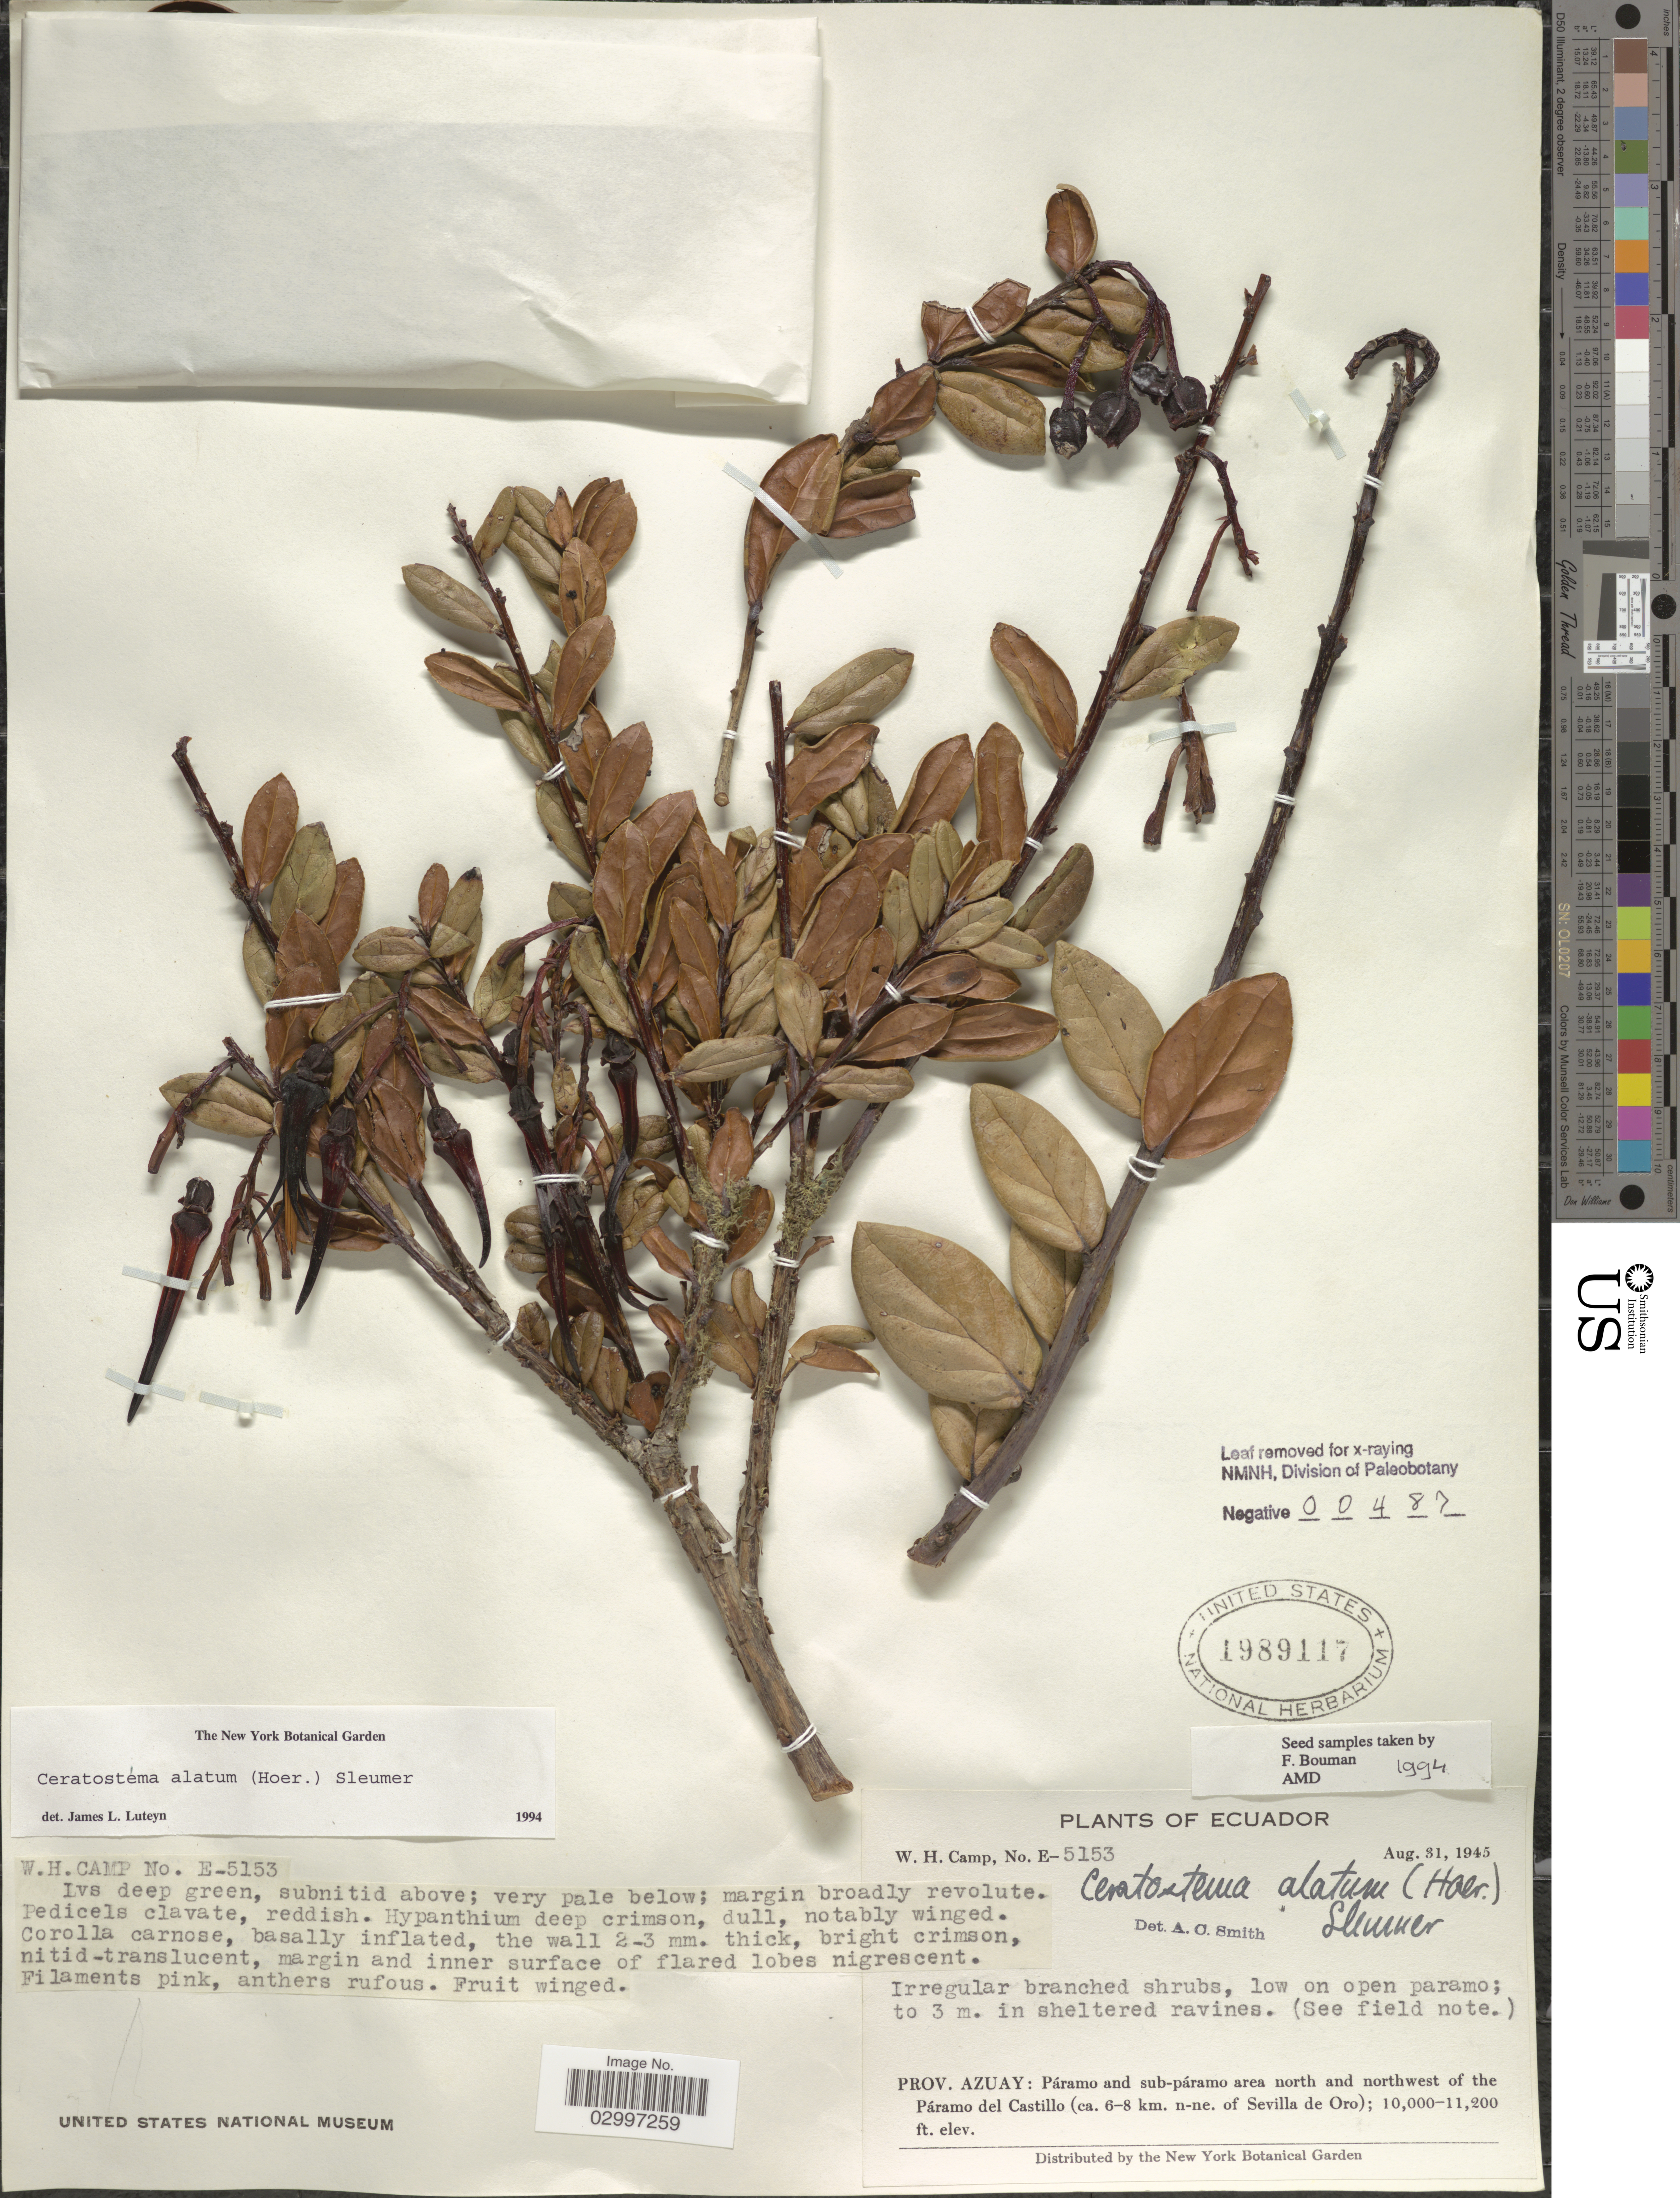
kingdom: Plantae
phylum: Tracheophyta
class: Magnoliopsida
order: Ericales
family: Ericaceae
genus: Ceratostema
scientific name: Ceratostema alatum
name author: (Hoerold) Sleumer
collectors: W. H. Camp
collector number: E-5153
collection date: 1945-08-31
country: Ecuador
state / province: Azuay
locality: Páramo and sub-páramo area north and northwest of the Páramo del Castillo (ca. 6-8 km. n-ne. of Sevilla de Oro).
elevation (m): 3048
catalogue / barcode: US 1989117